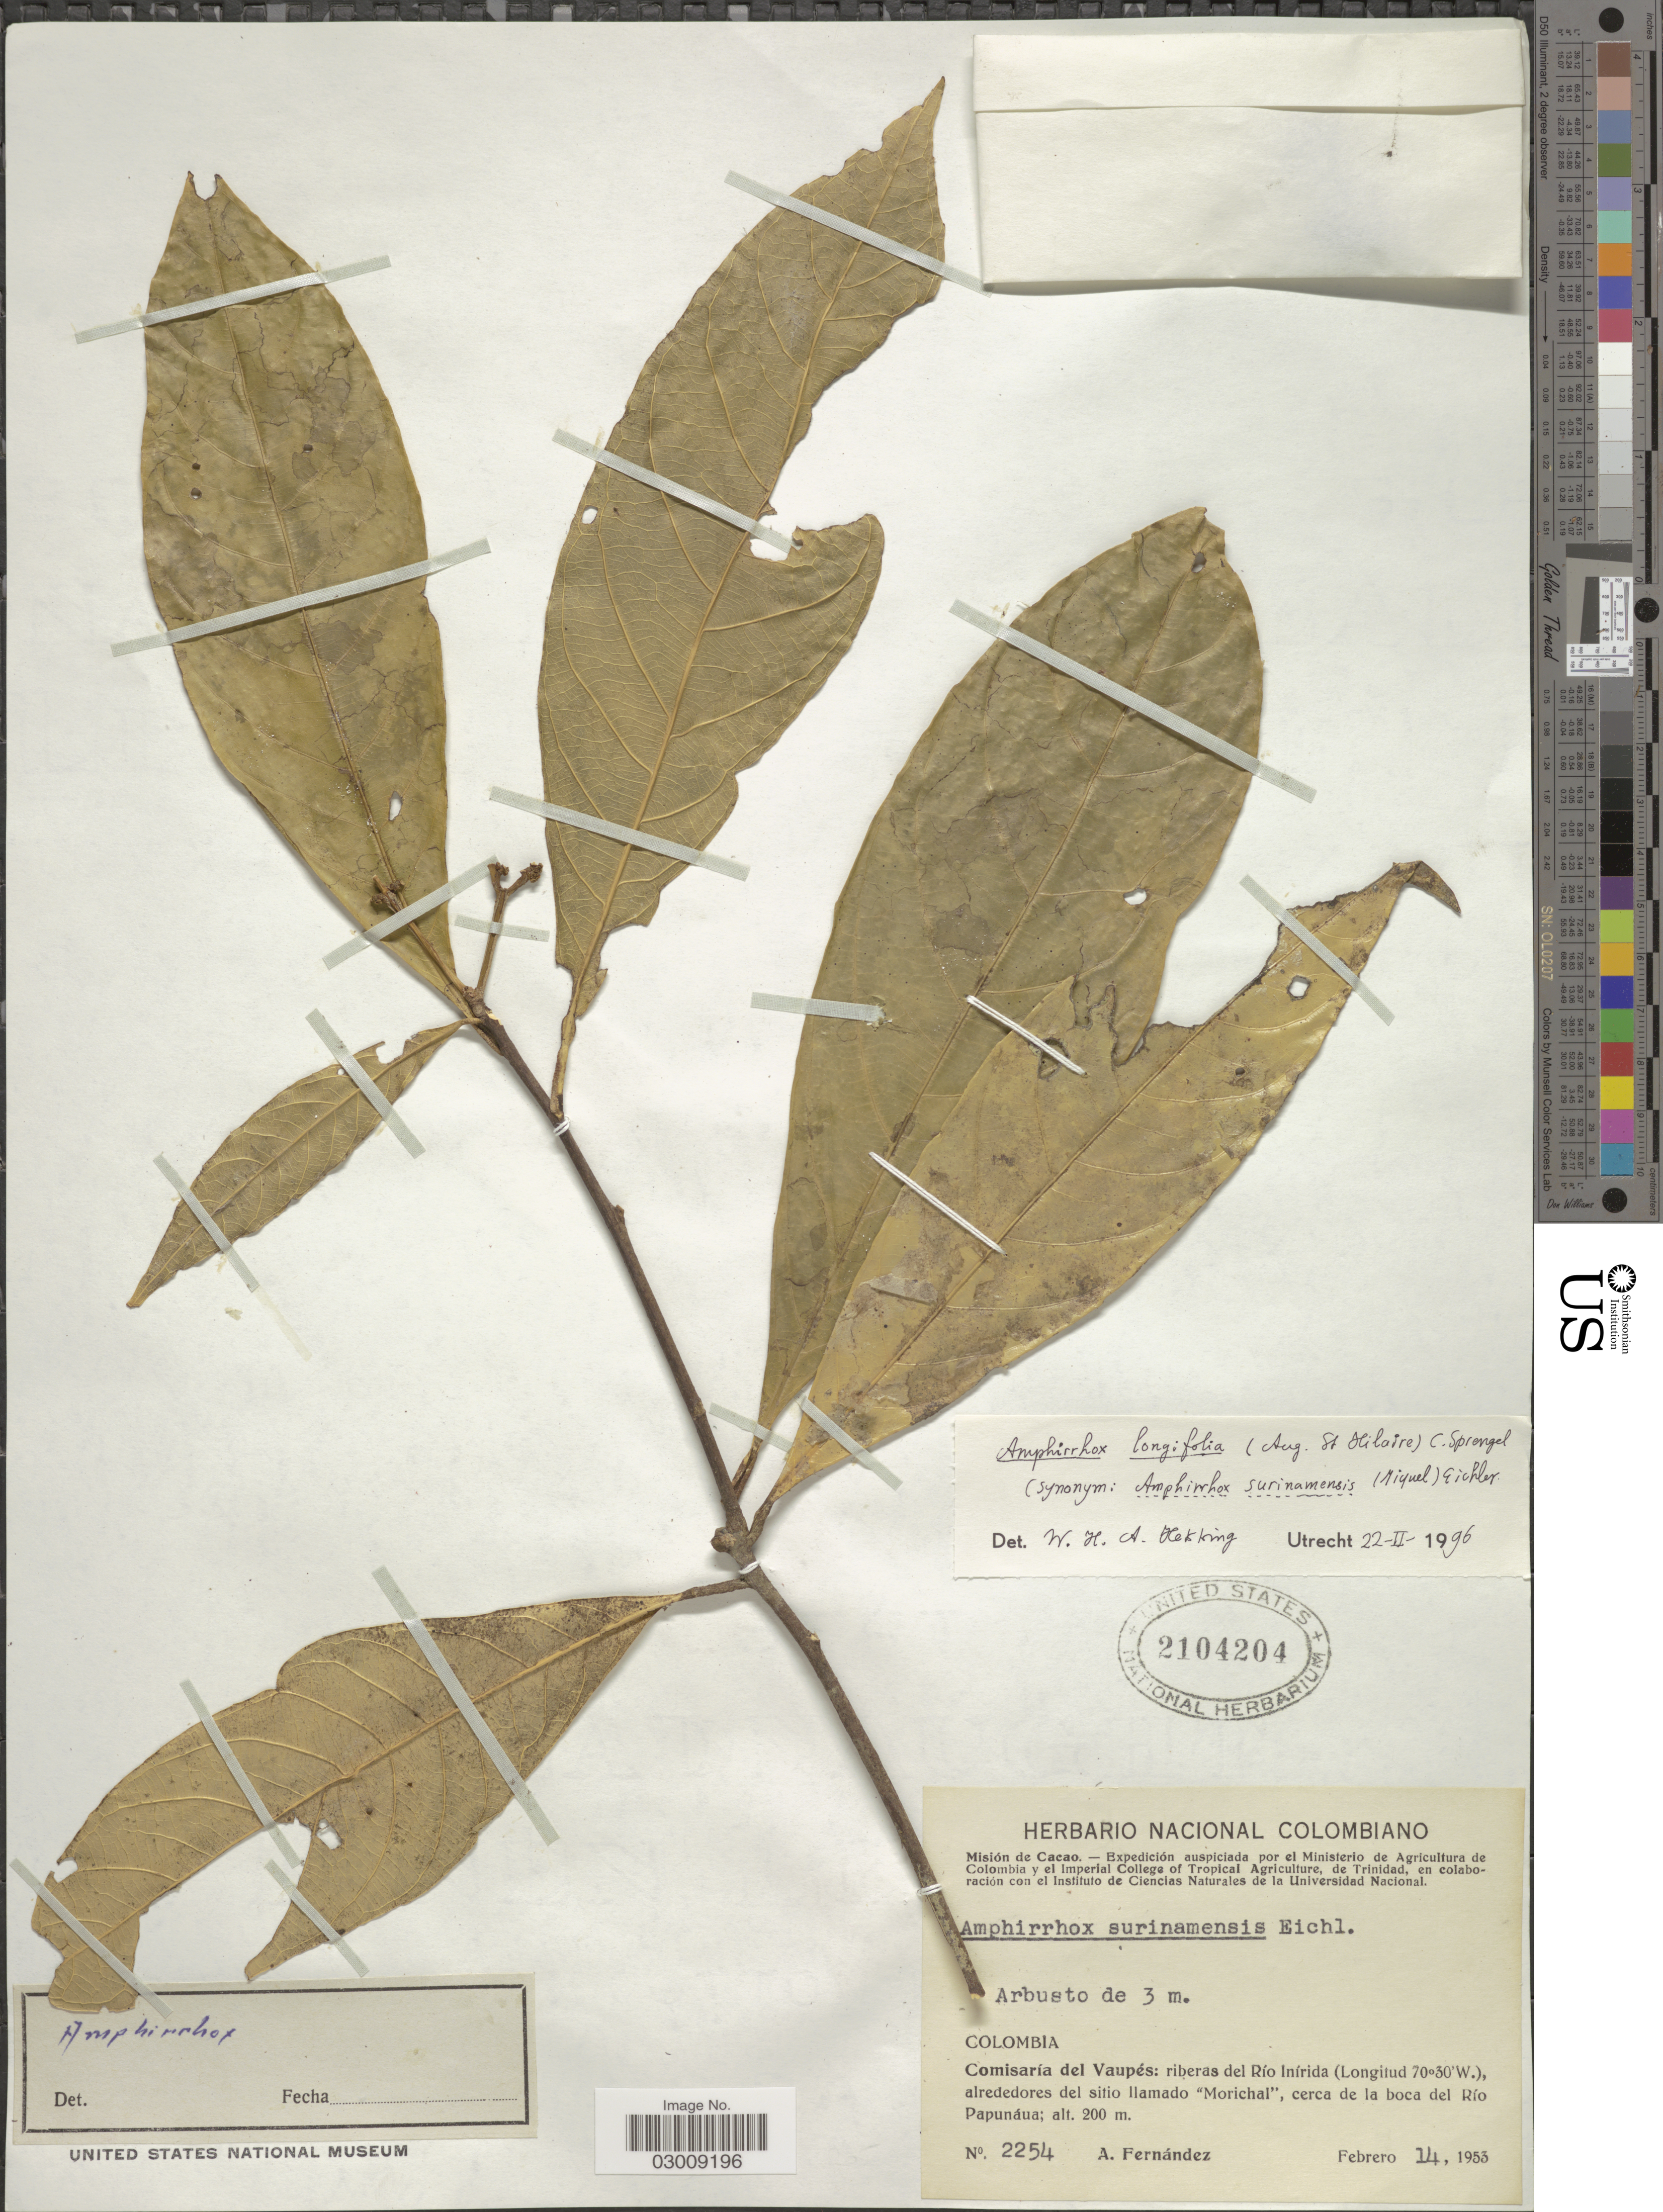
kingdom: Plantae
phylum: Tracheophyta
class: Magnoliopsida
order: Malpighiales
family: Violaceae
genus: Amphirrhox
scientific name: Amphirrhox longifolia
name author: (A. St.-Hil.) Spreng.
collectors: A. Fernández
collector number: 2254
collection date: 1953-02-14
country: Colombia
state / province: Vaupés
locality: Comisaría del Vaupés: riberas del Río Inírida, alrededores del sitio llamado "Morichal", cerca de la boca del Río Papunáua.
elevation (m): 200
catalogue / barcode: US 2104204